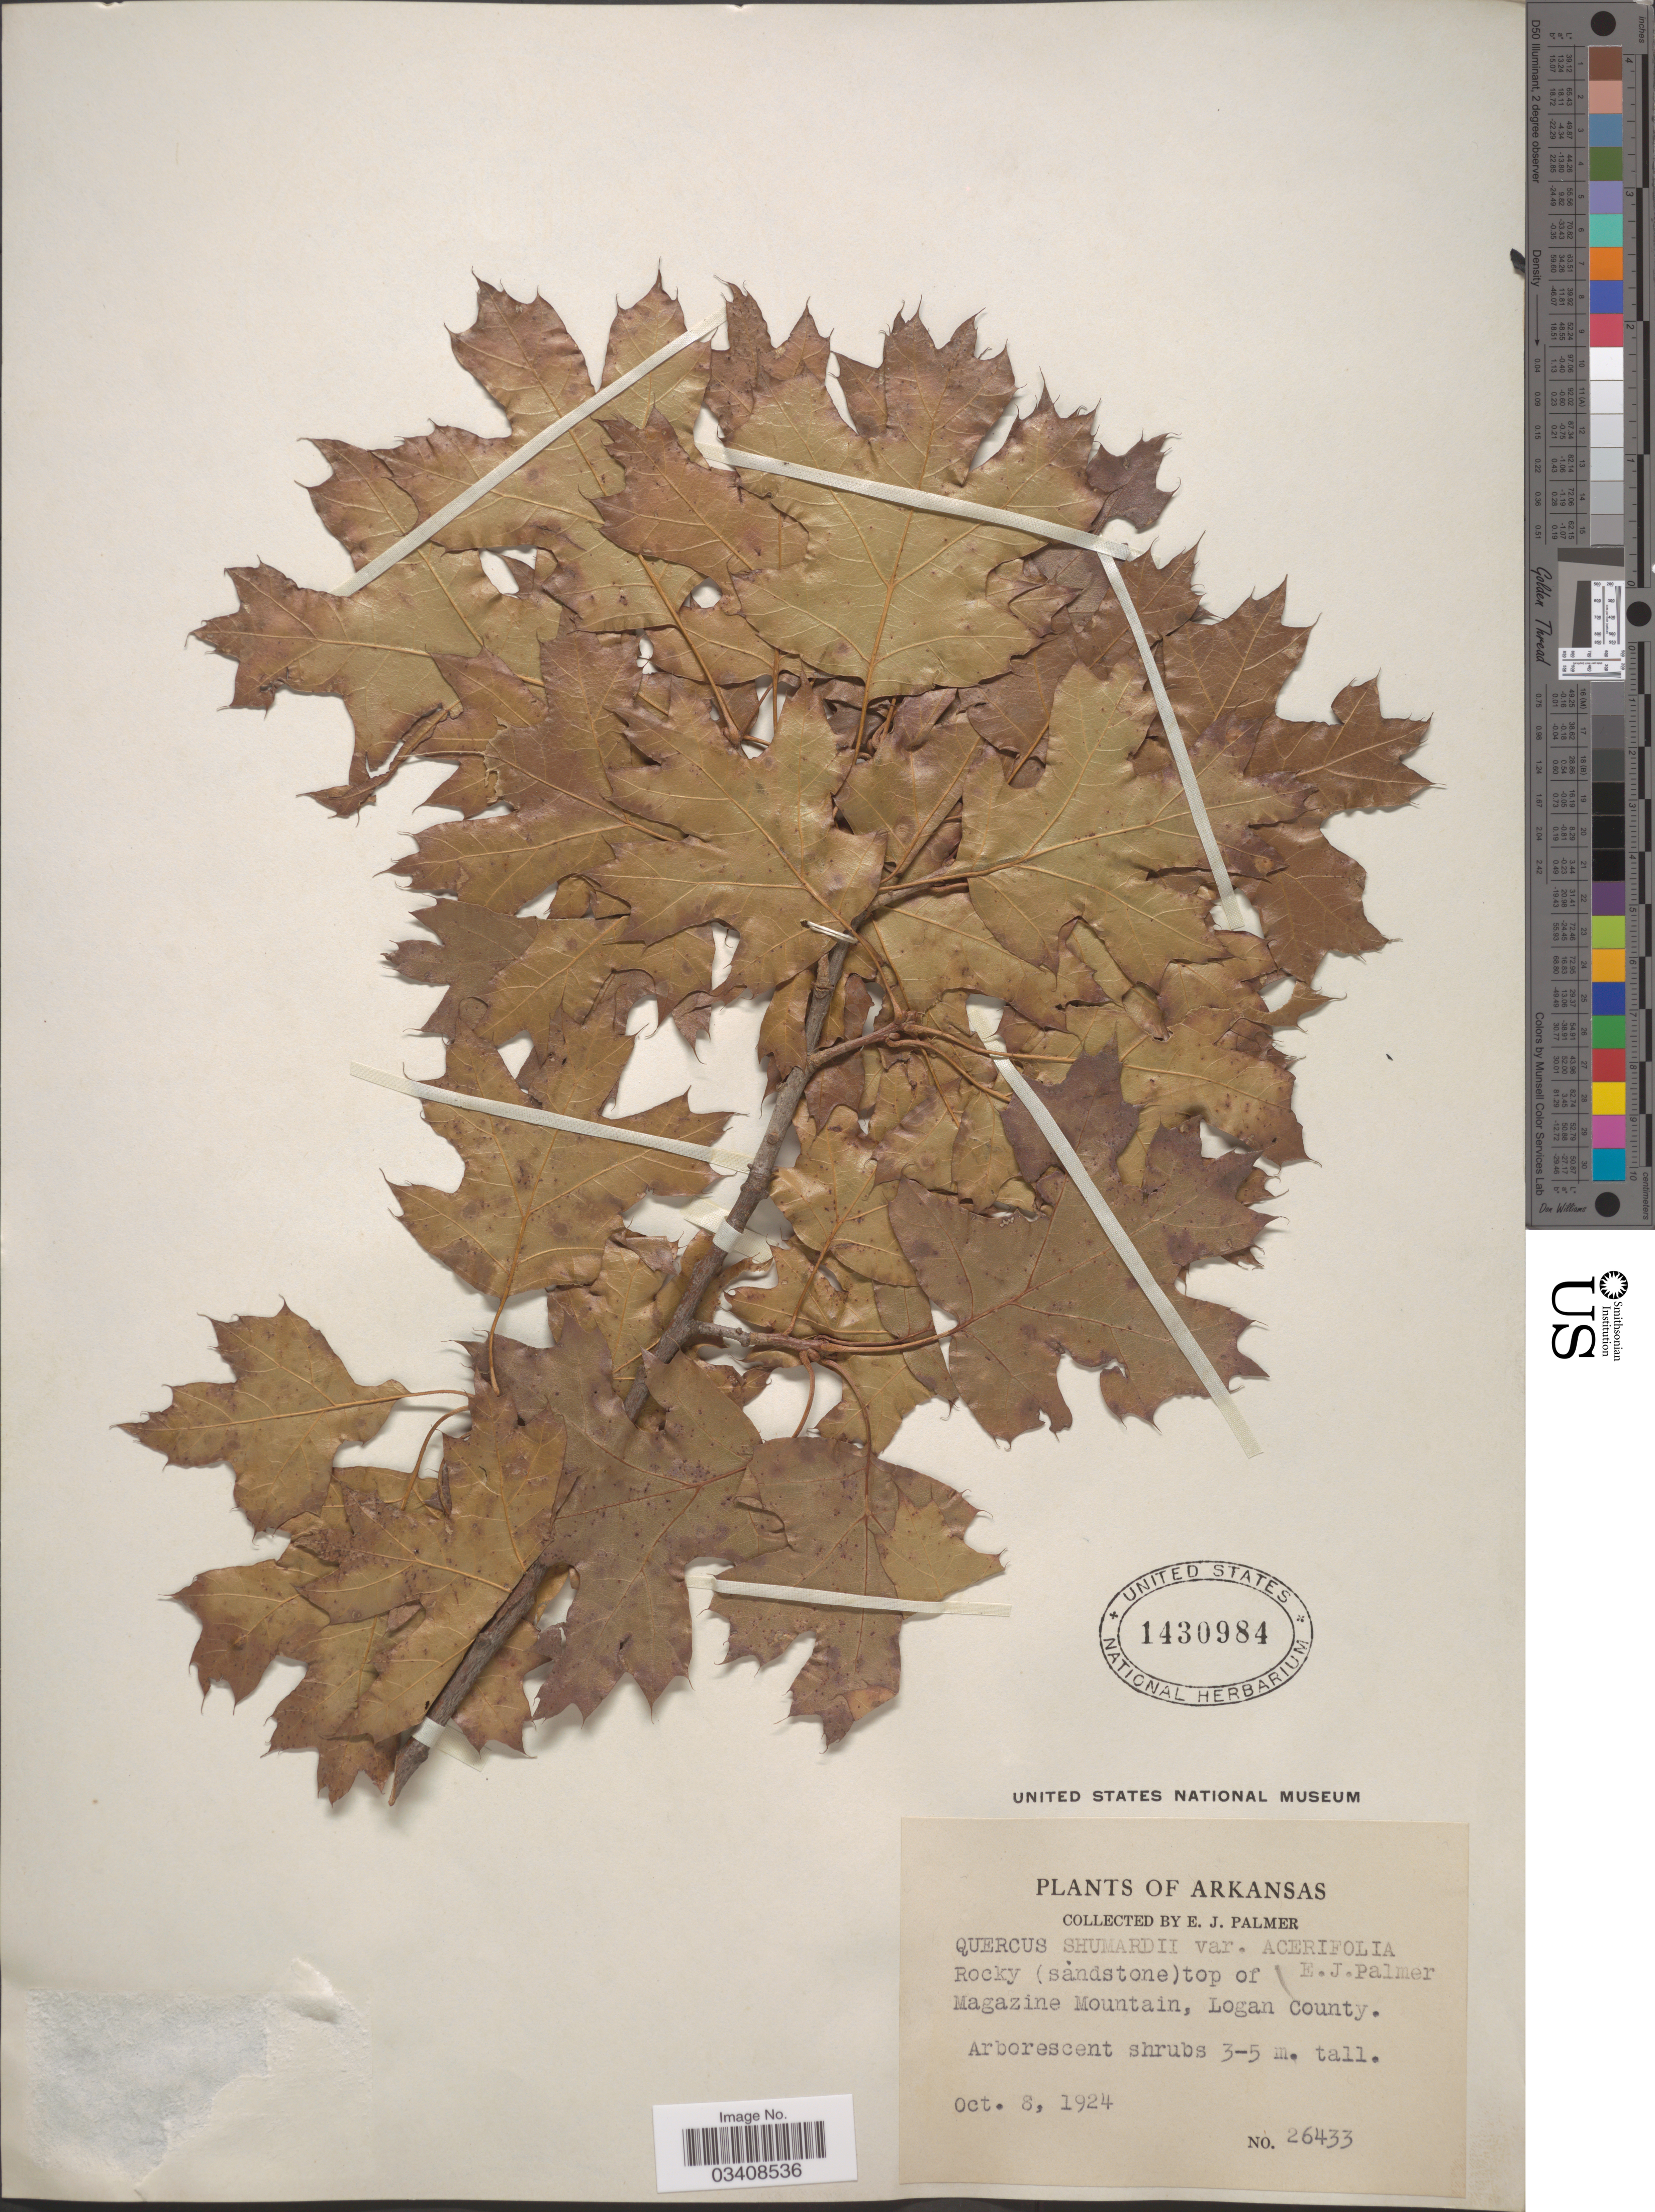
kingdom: Plantae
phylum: Tracheophyta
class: Magnoliopsida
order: Fagales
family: Fagaceae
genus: Quercus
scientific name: Quercus shumardii var. acerifolia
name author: E.J. Palmer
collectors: E. J. Palmer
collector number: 26433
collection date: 1924-10-08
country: United States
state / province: Arkansas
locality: Top of Magazine Mountain, Logan County.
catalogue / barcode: US 1430984